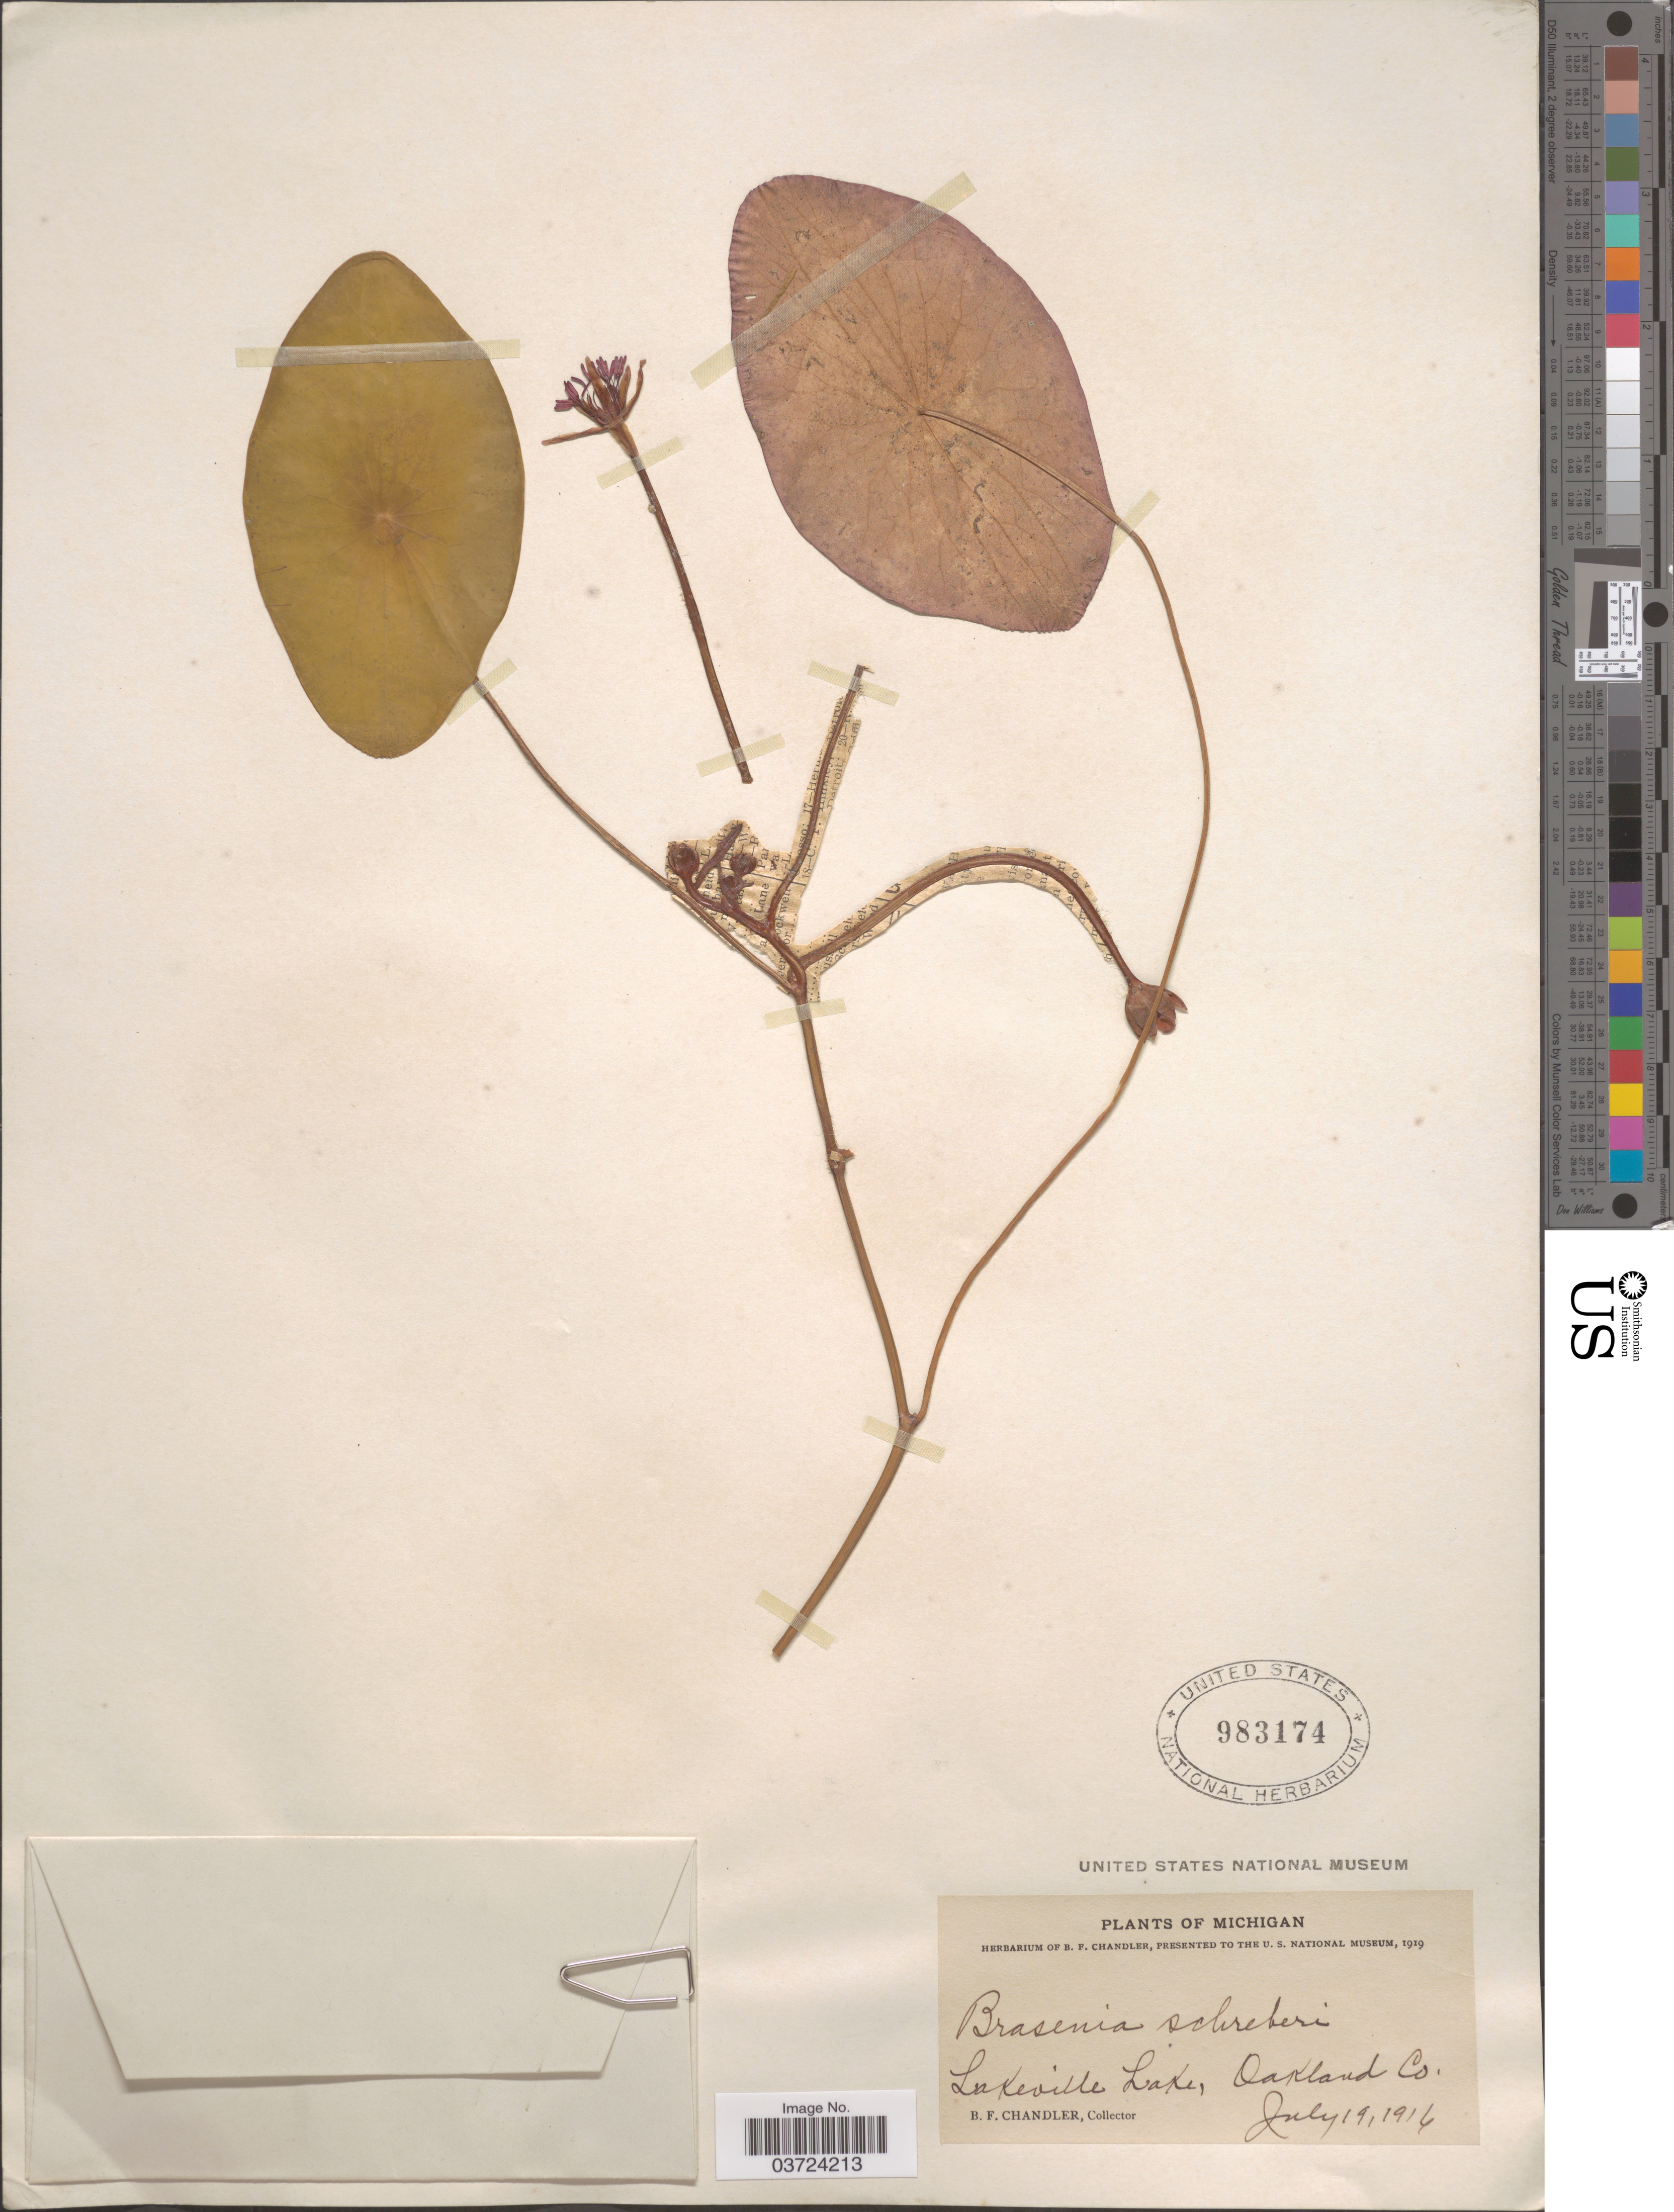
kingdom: Plantae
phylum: Tracheophyta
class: Magnoliopsida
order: Nymphaeales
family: Cabombaceae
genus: Brasenia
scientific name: Brasenia schreberi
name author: J.F. Gmel.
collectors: B. F. Chandler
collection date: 1916-07-19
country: United States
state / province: Michigan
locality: Lakeville Lake, Oakland Co.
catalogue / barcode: US 983174